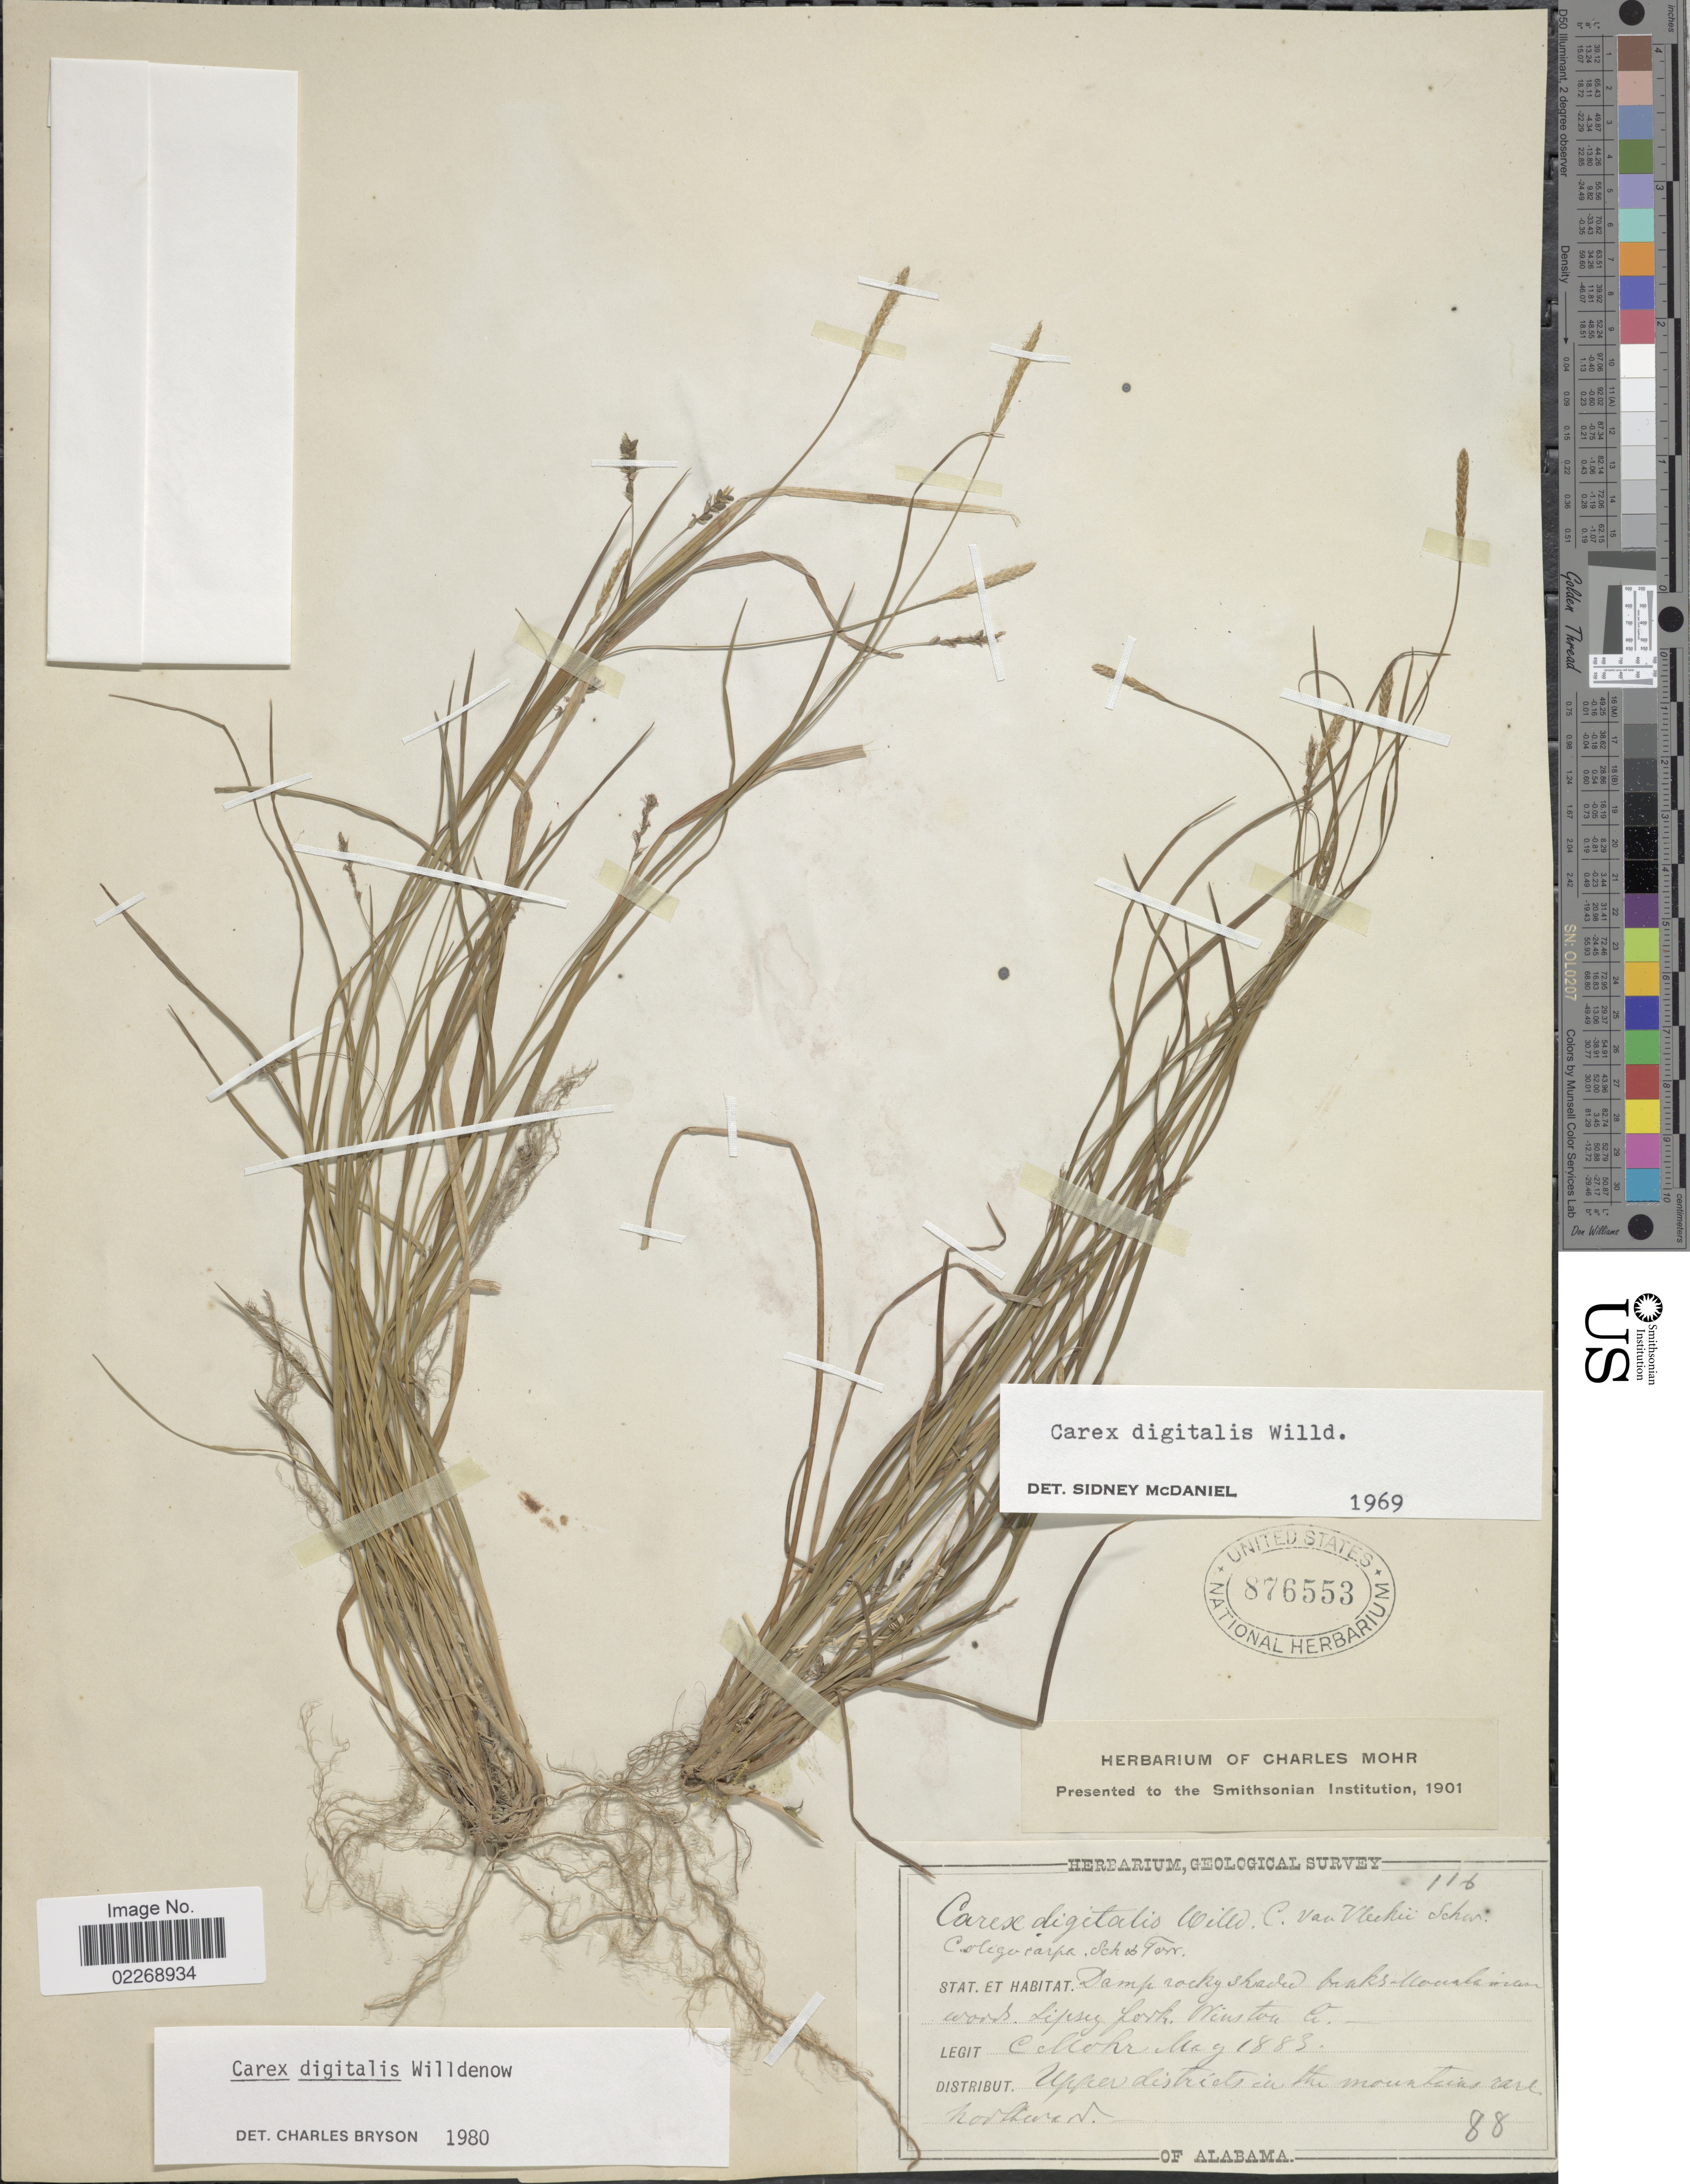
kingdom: Plantae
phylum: Tracheophyta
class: Liliopsida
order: Poales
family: Cyperaceae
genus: Carex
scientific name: Carex digitalis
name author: Willd.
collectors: C. T. Mohr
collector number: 116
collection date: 1883-08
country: United States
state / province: Alabama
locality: Sipsey fork, Winston Co.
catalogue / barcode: US 876553